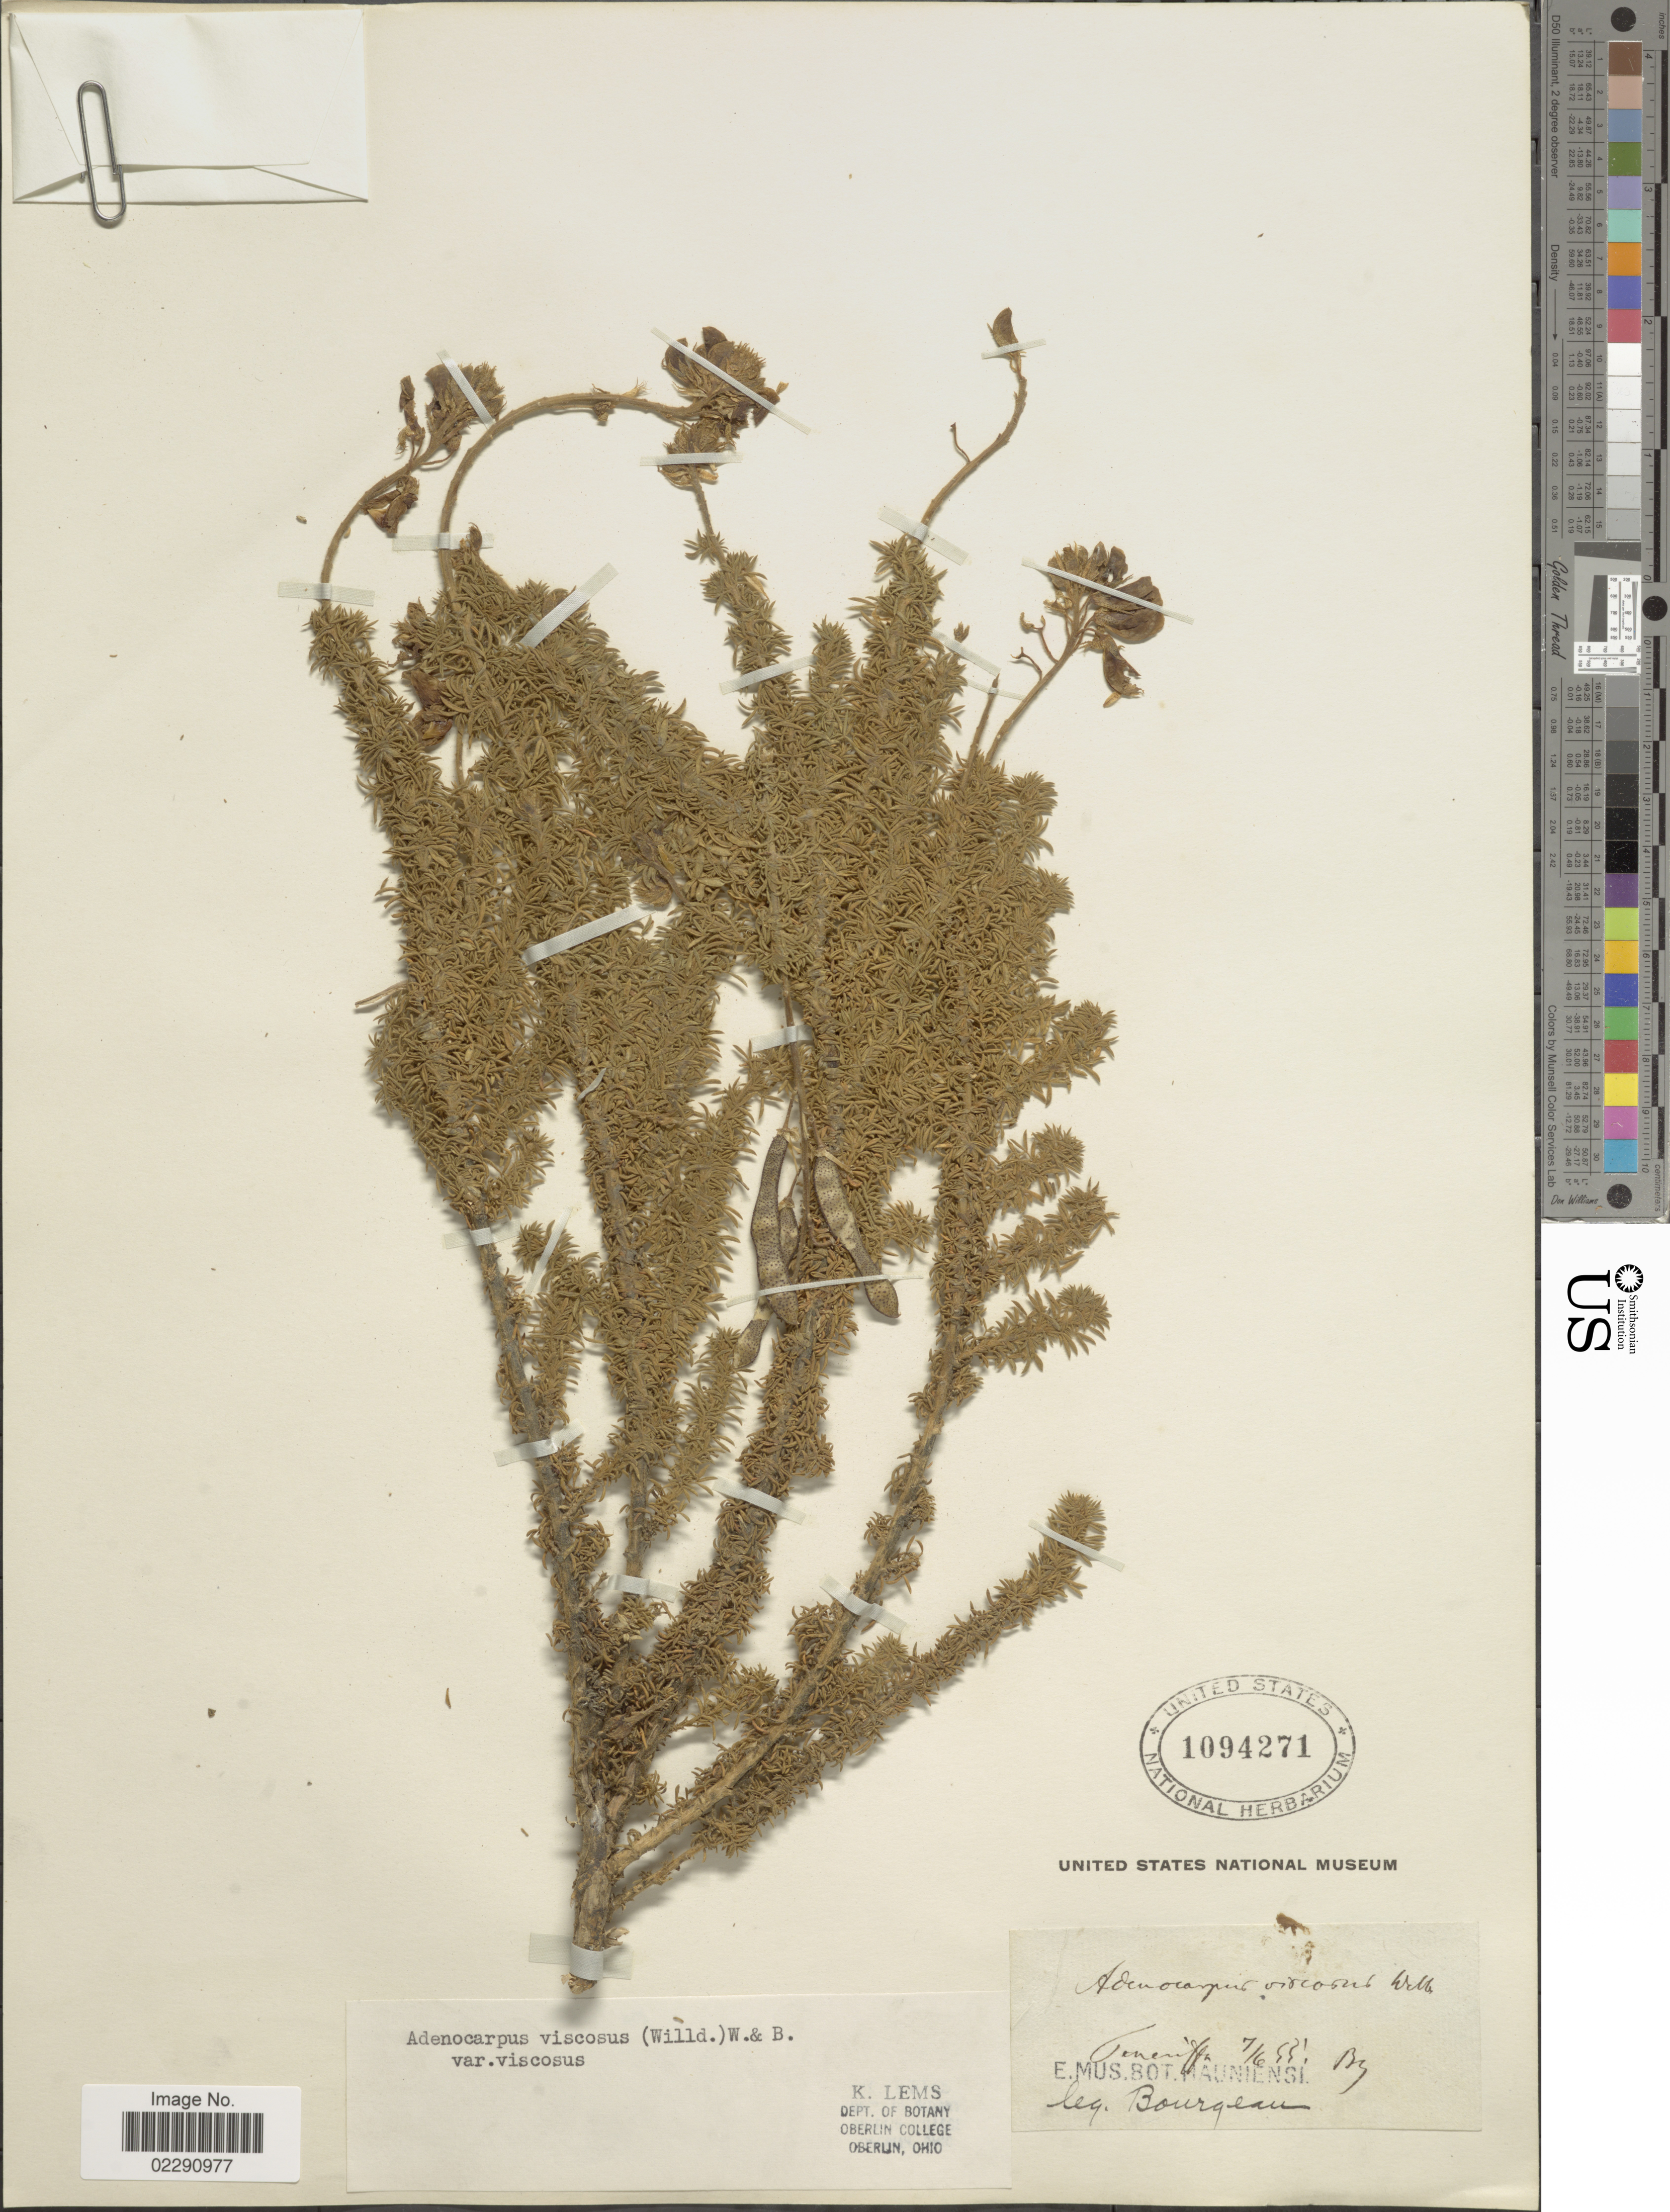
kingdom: Plantae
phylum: Tracheophyta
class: Magnoliopsida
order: Fabales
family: Fabaceae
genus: Adenocarpus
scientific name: Adenocarpus viscosus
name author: (Willd.) Webb & Berthel.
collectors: -. Bourgeau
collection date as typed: Transcribed d/m/y: 7/6/55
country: Spain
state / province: Canarias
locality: Teneriffe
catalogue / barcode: US 1094271